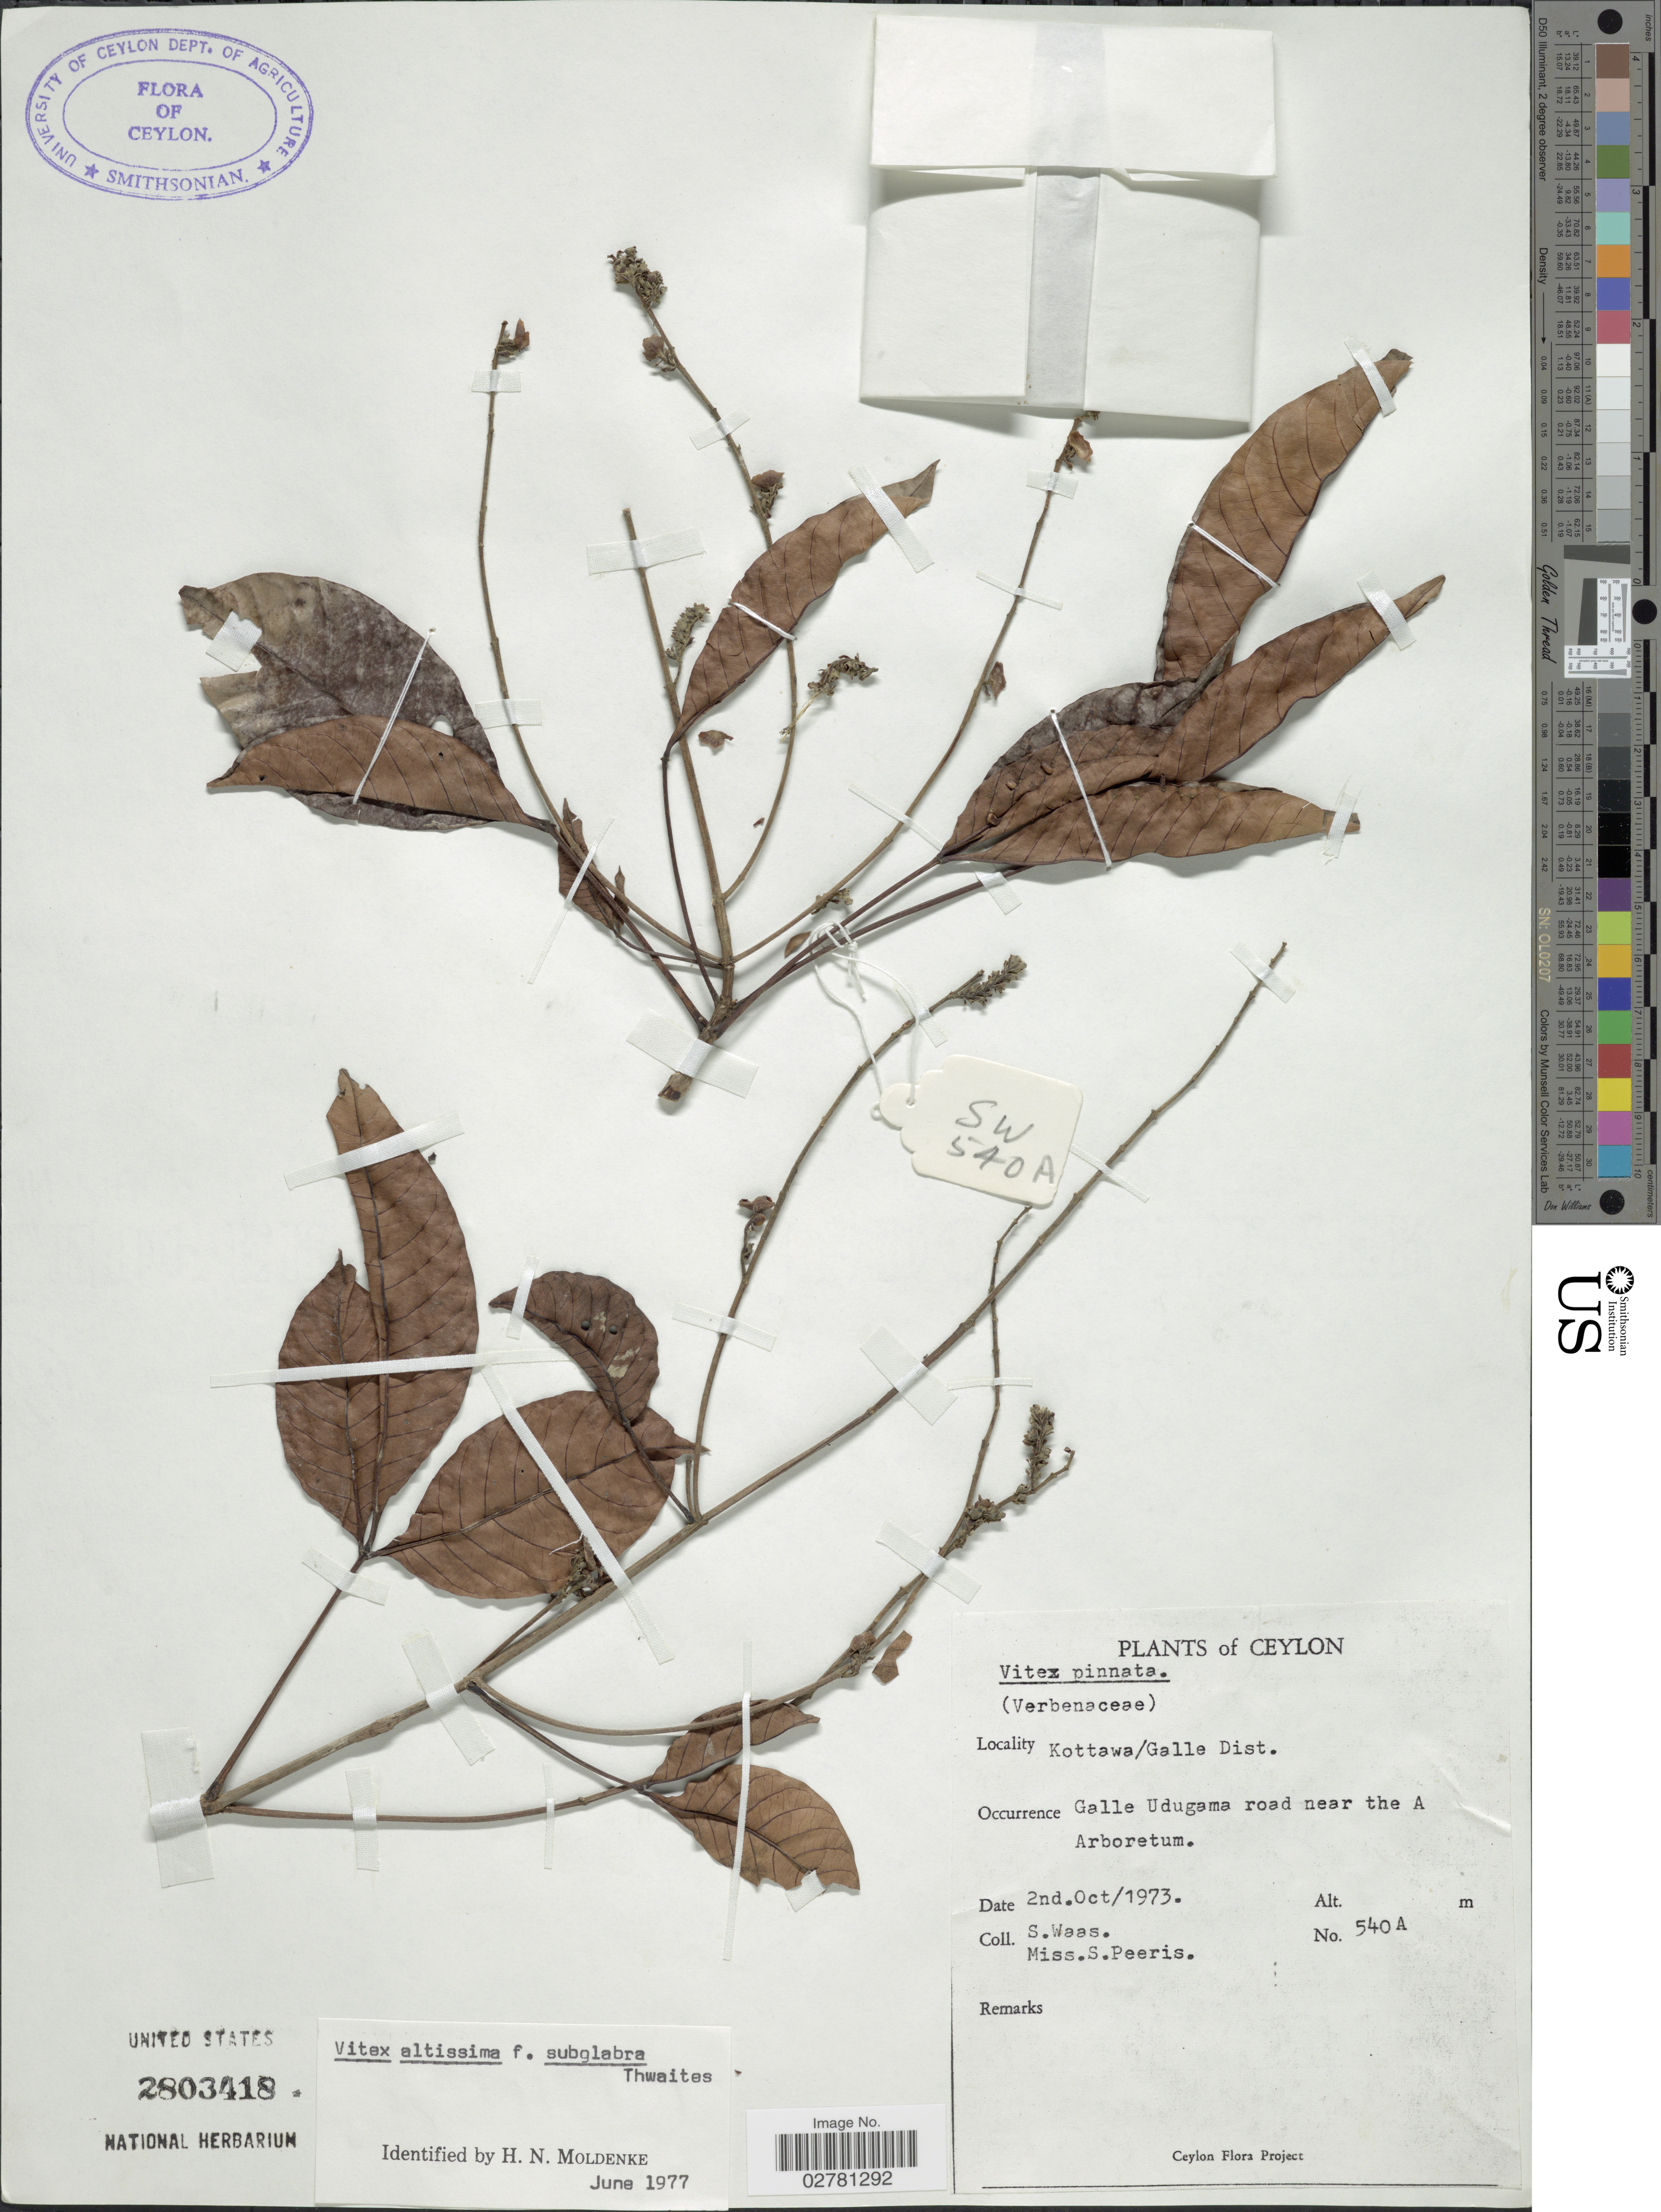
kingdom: Plantae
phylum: Tracheophyta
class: Magnoliopsida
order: Lamiales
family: Lamiaceae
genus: Vitex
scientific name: Vitex altissima f. subglabra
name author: C.B. Clarke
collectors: S. Waas & S. Peeris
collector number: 540A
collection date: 1973-10-02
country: Sri Lanka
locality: Ceylon. Kottawa/ Galle Dist. Galle Udugama road near the A Arboretum.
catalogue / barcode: US 2803418